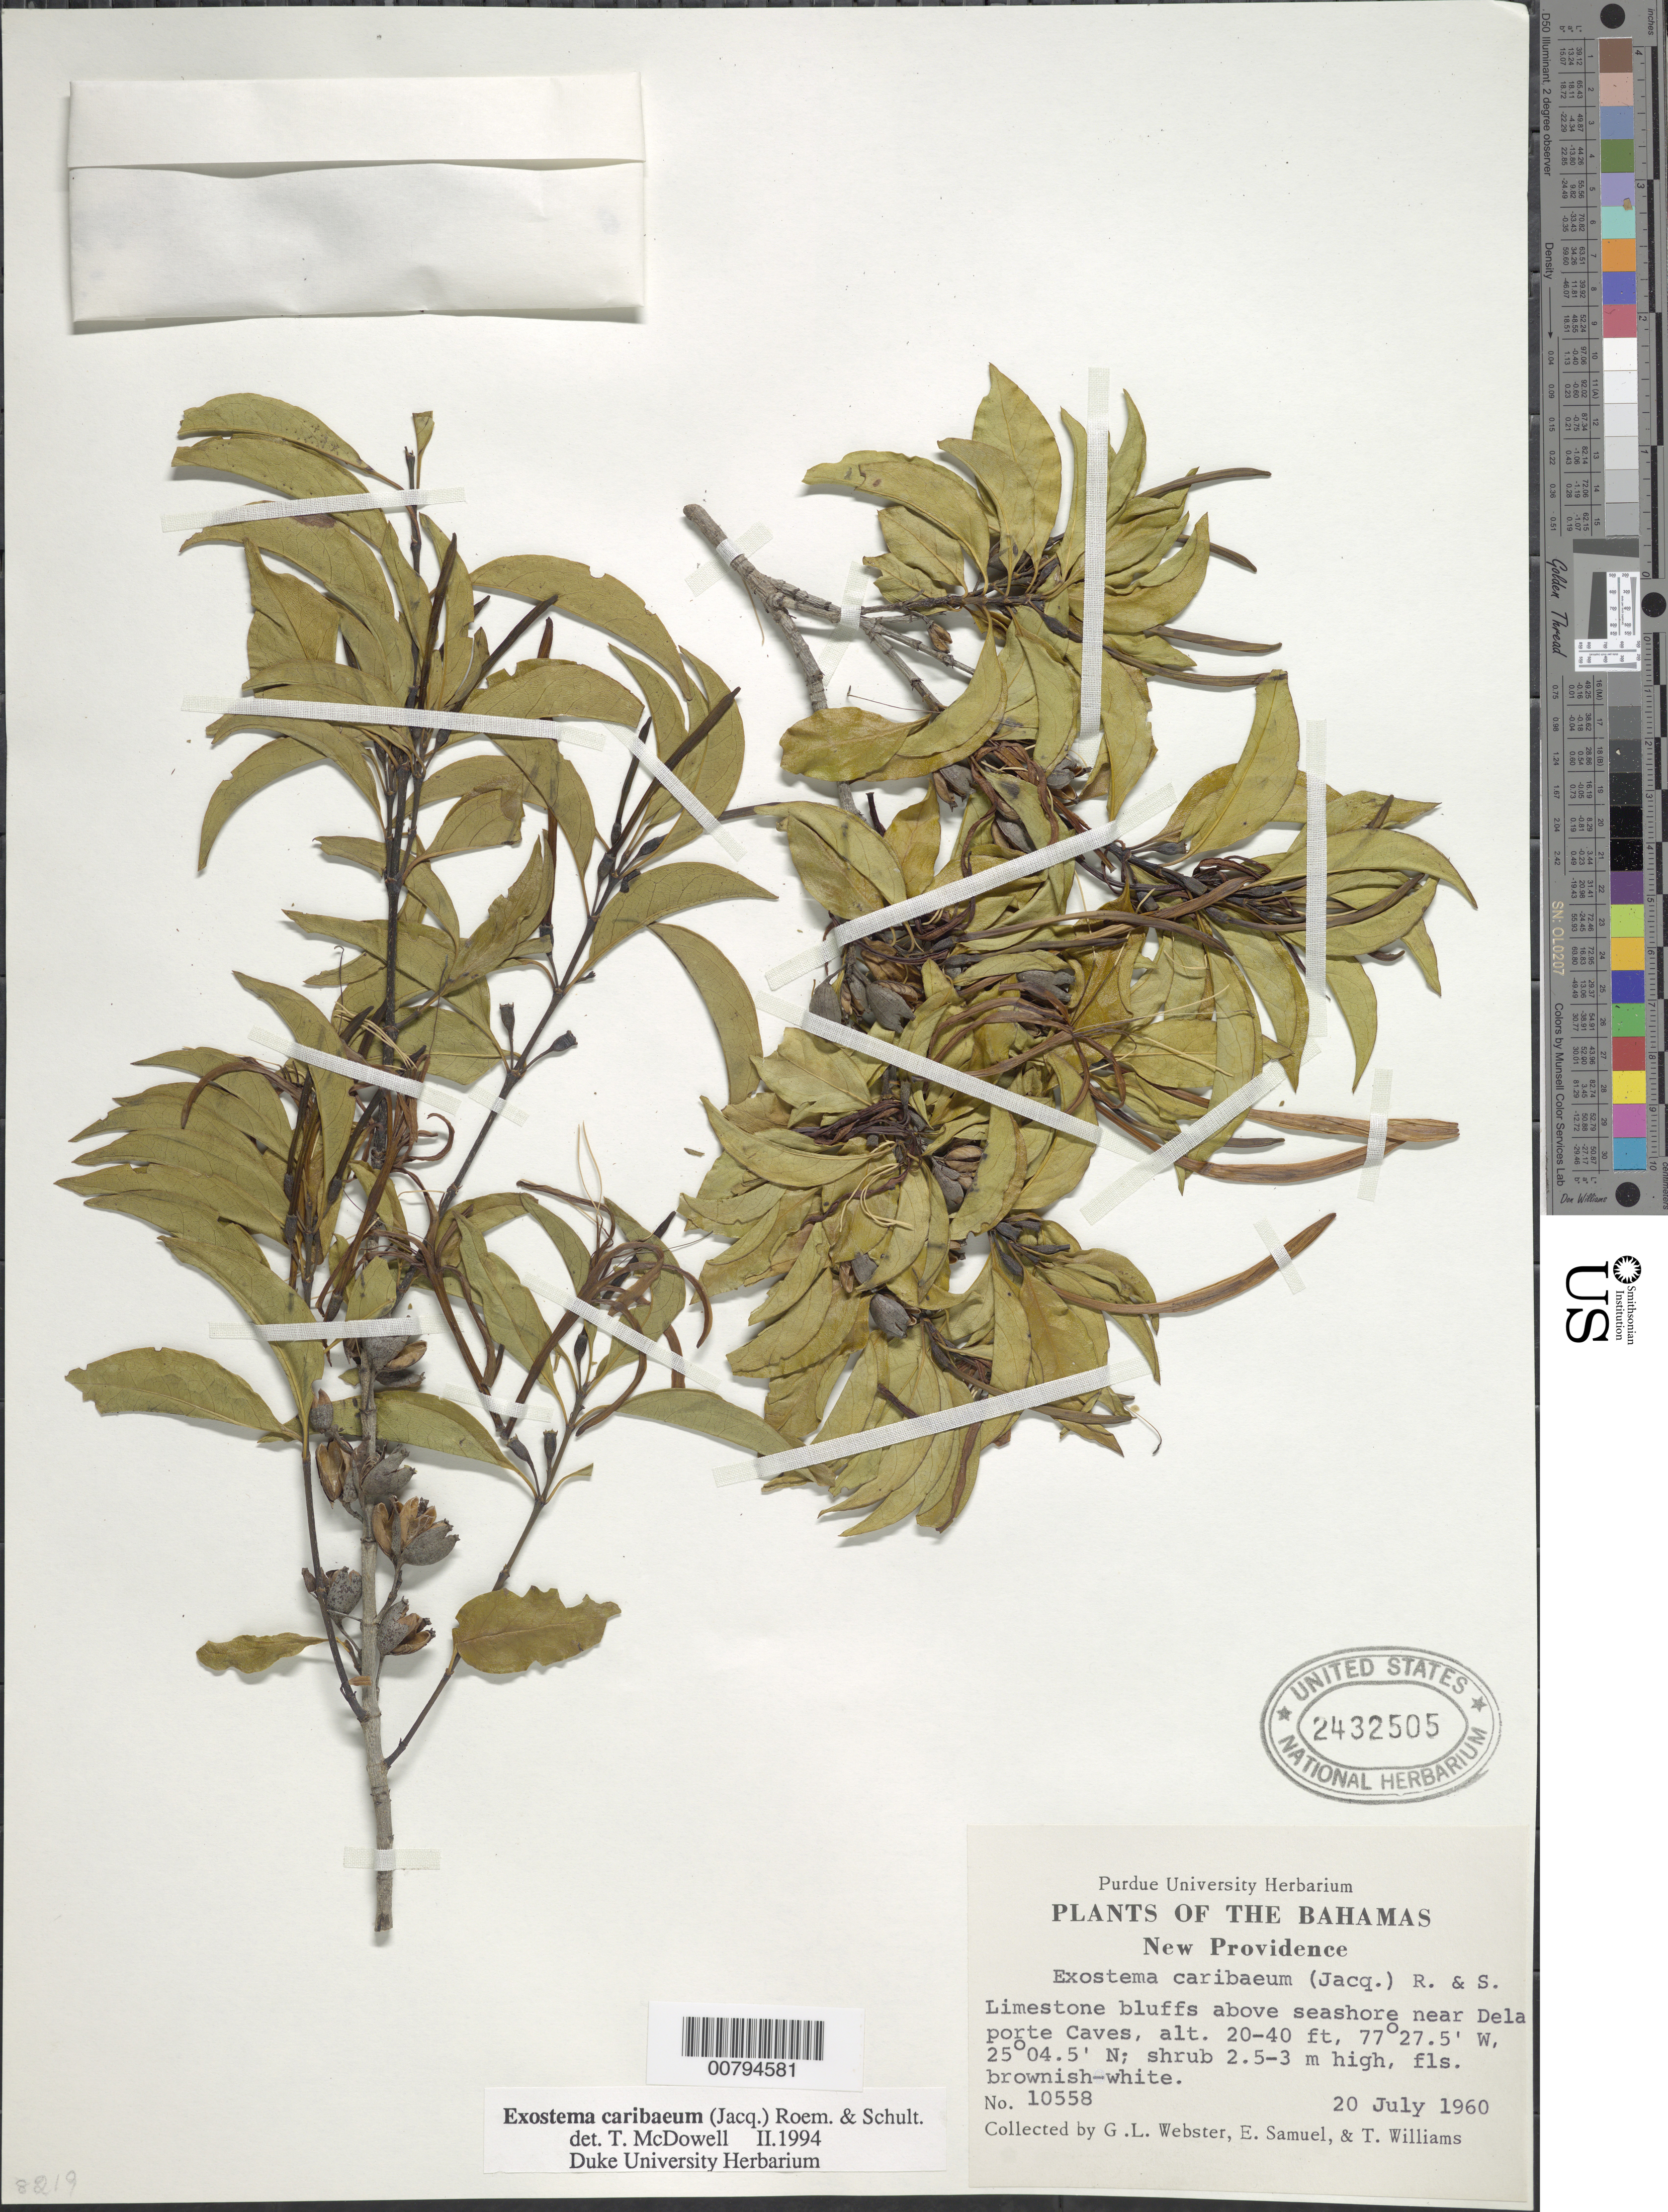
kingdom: Plantae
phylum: Tracheophyta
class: Magnoliopsida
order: Gentianales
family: Rubiaceae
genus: Exostema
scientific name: Exostema caribaeum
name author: (Jacq.) Roem. & Schult.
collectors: G. L. Webster, E. Samuel & T. Williams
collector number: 10558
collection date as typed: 20 Jul 1960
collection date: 1960-07-20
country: Bahamas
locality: New Providence. Bluffs above seashore, near Delaporte Caves.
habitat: Limestone bluffs above seashore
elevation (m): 6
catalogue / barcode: US 2432505